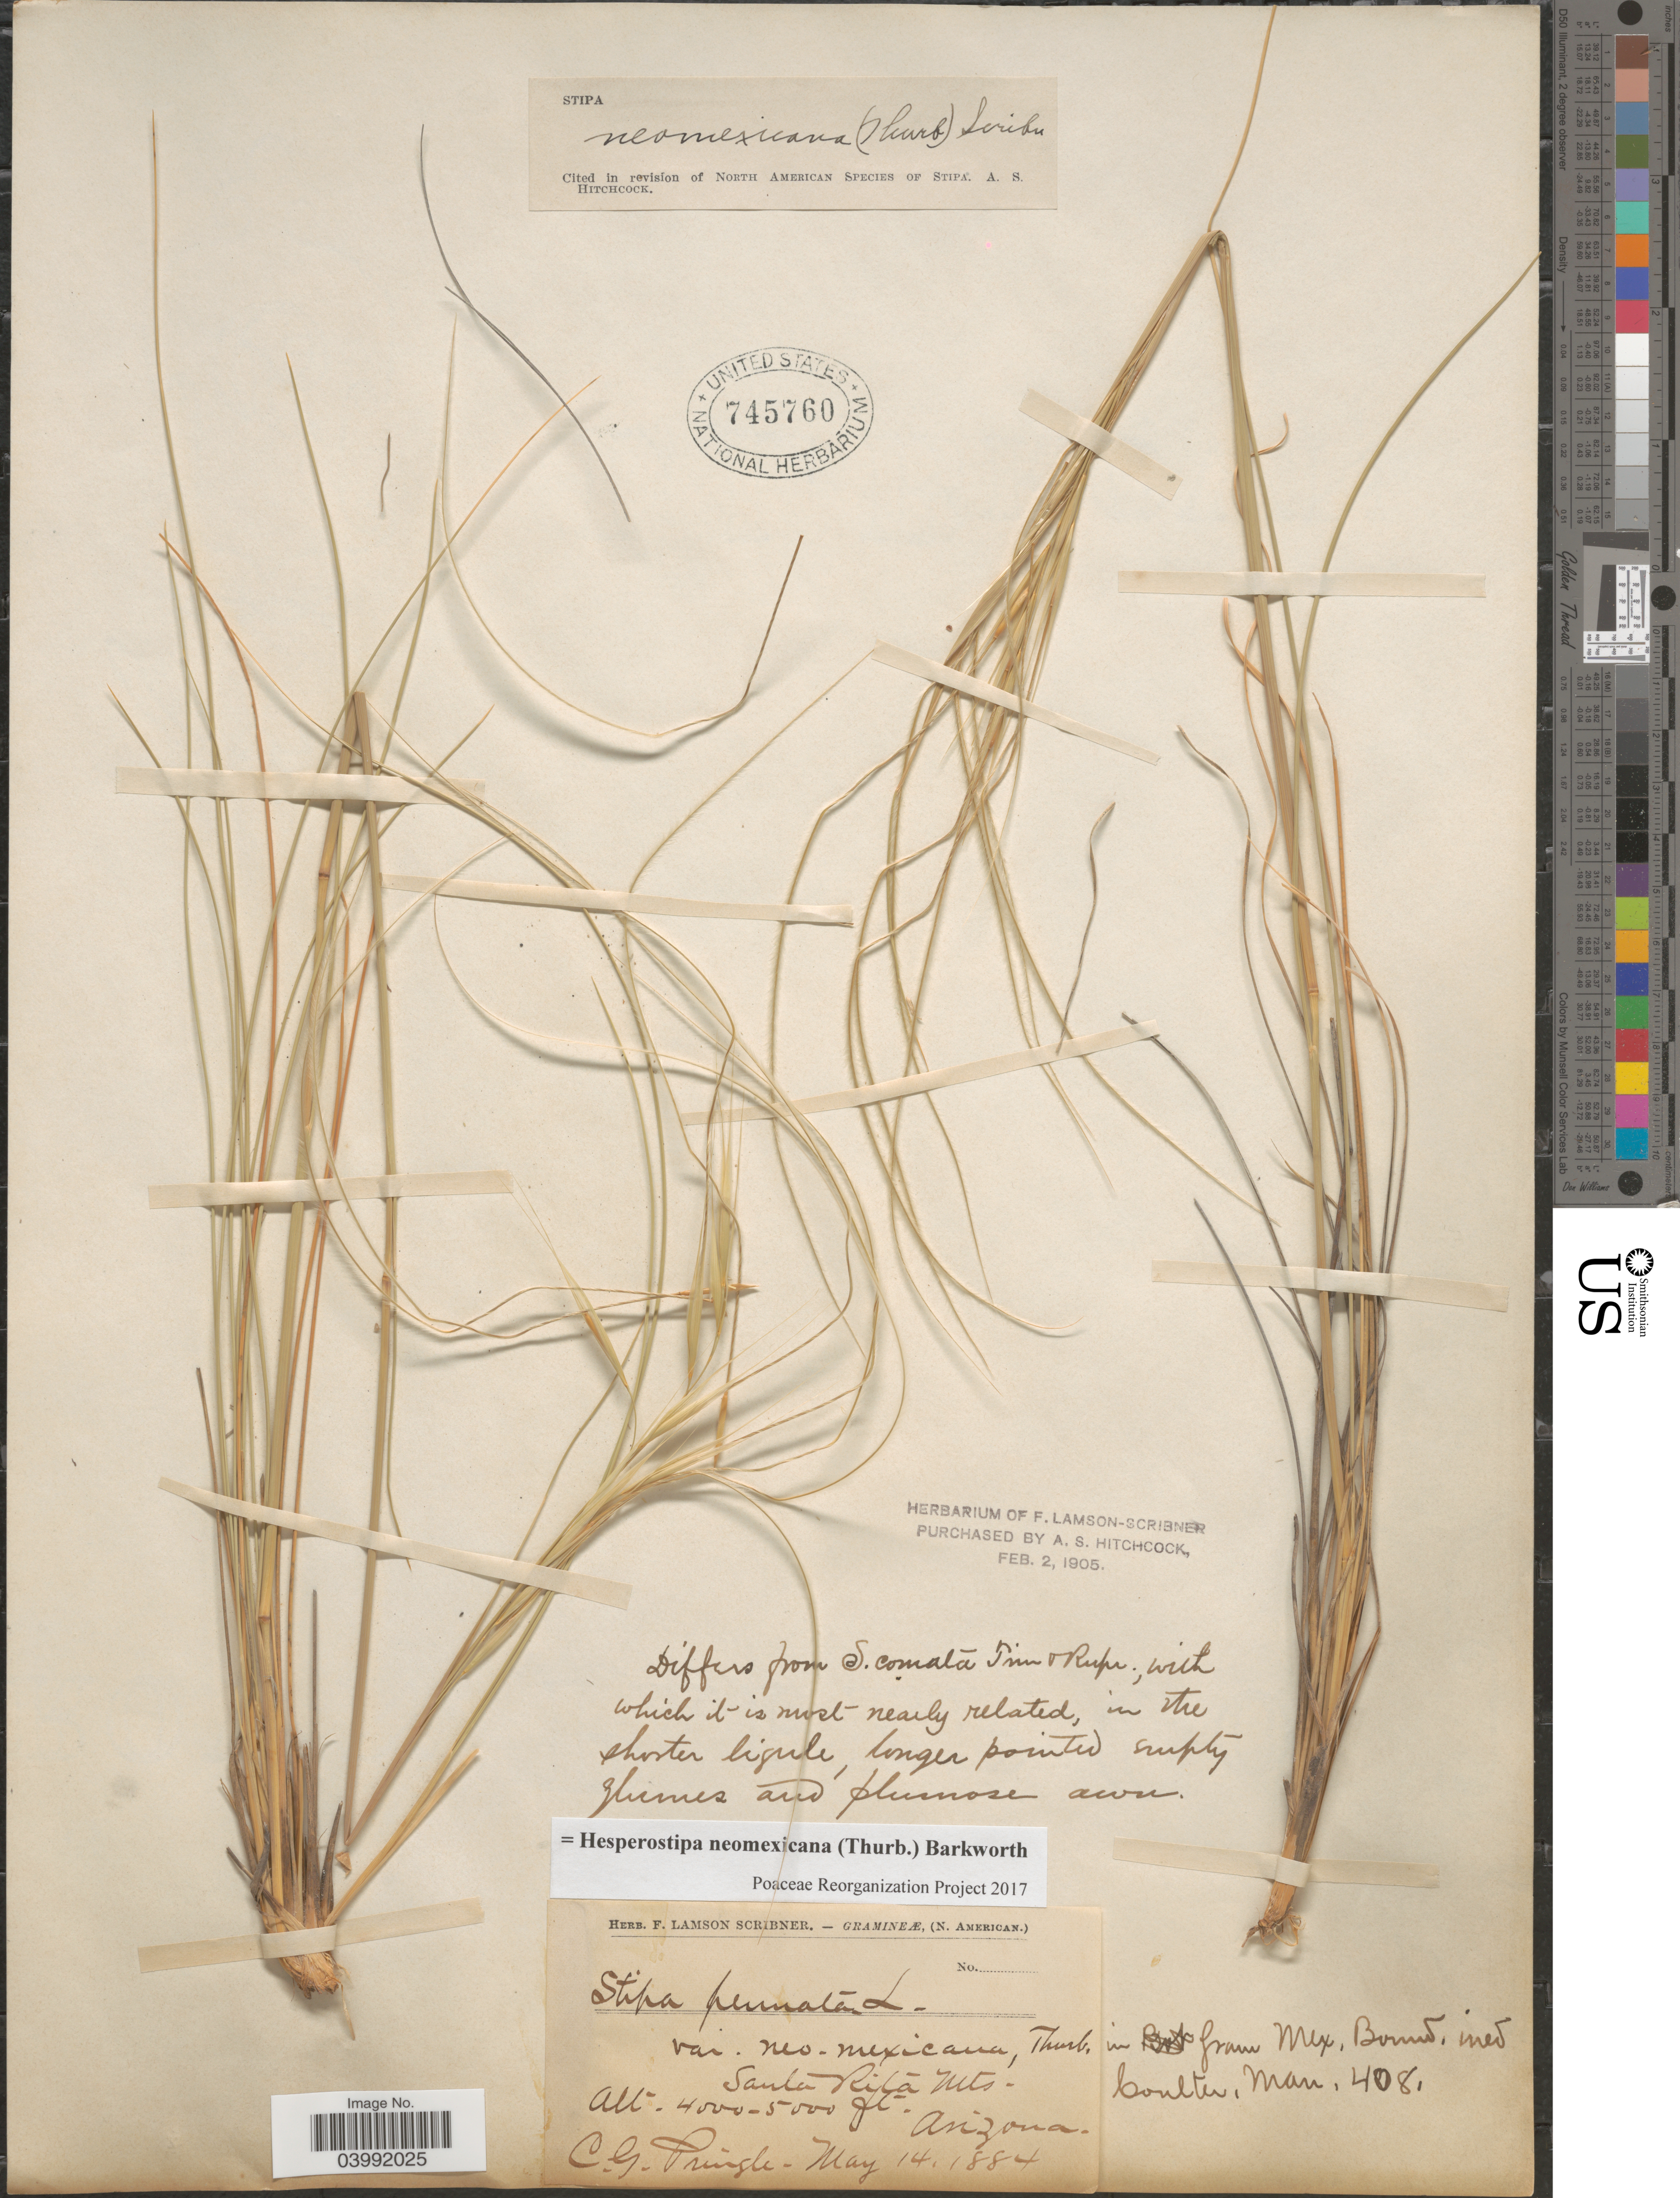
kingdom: Plantae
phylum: Tracheophyta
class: Liliopsida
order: Poales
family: Poaceae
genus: Hesperostipa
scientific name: Hesperostipa neomexicana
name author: (Thurb.) Barkworth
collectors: C. G. Pringle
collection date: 1884-05-14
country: United States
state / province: Arizona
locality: Santa Rita Mts.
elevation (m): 1219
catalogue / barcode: US 745760